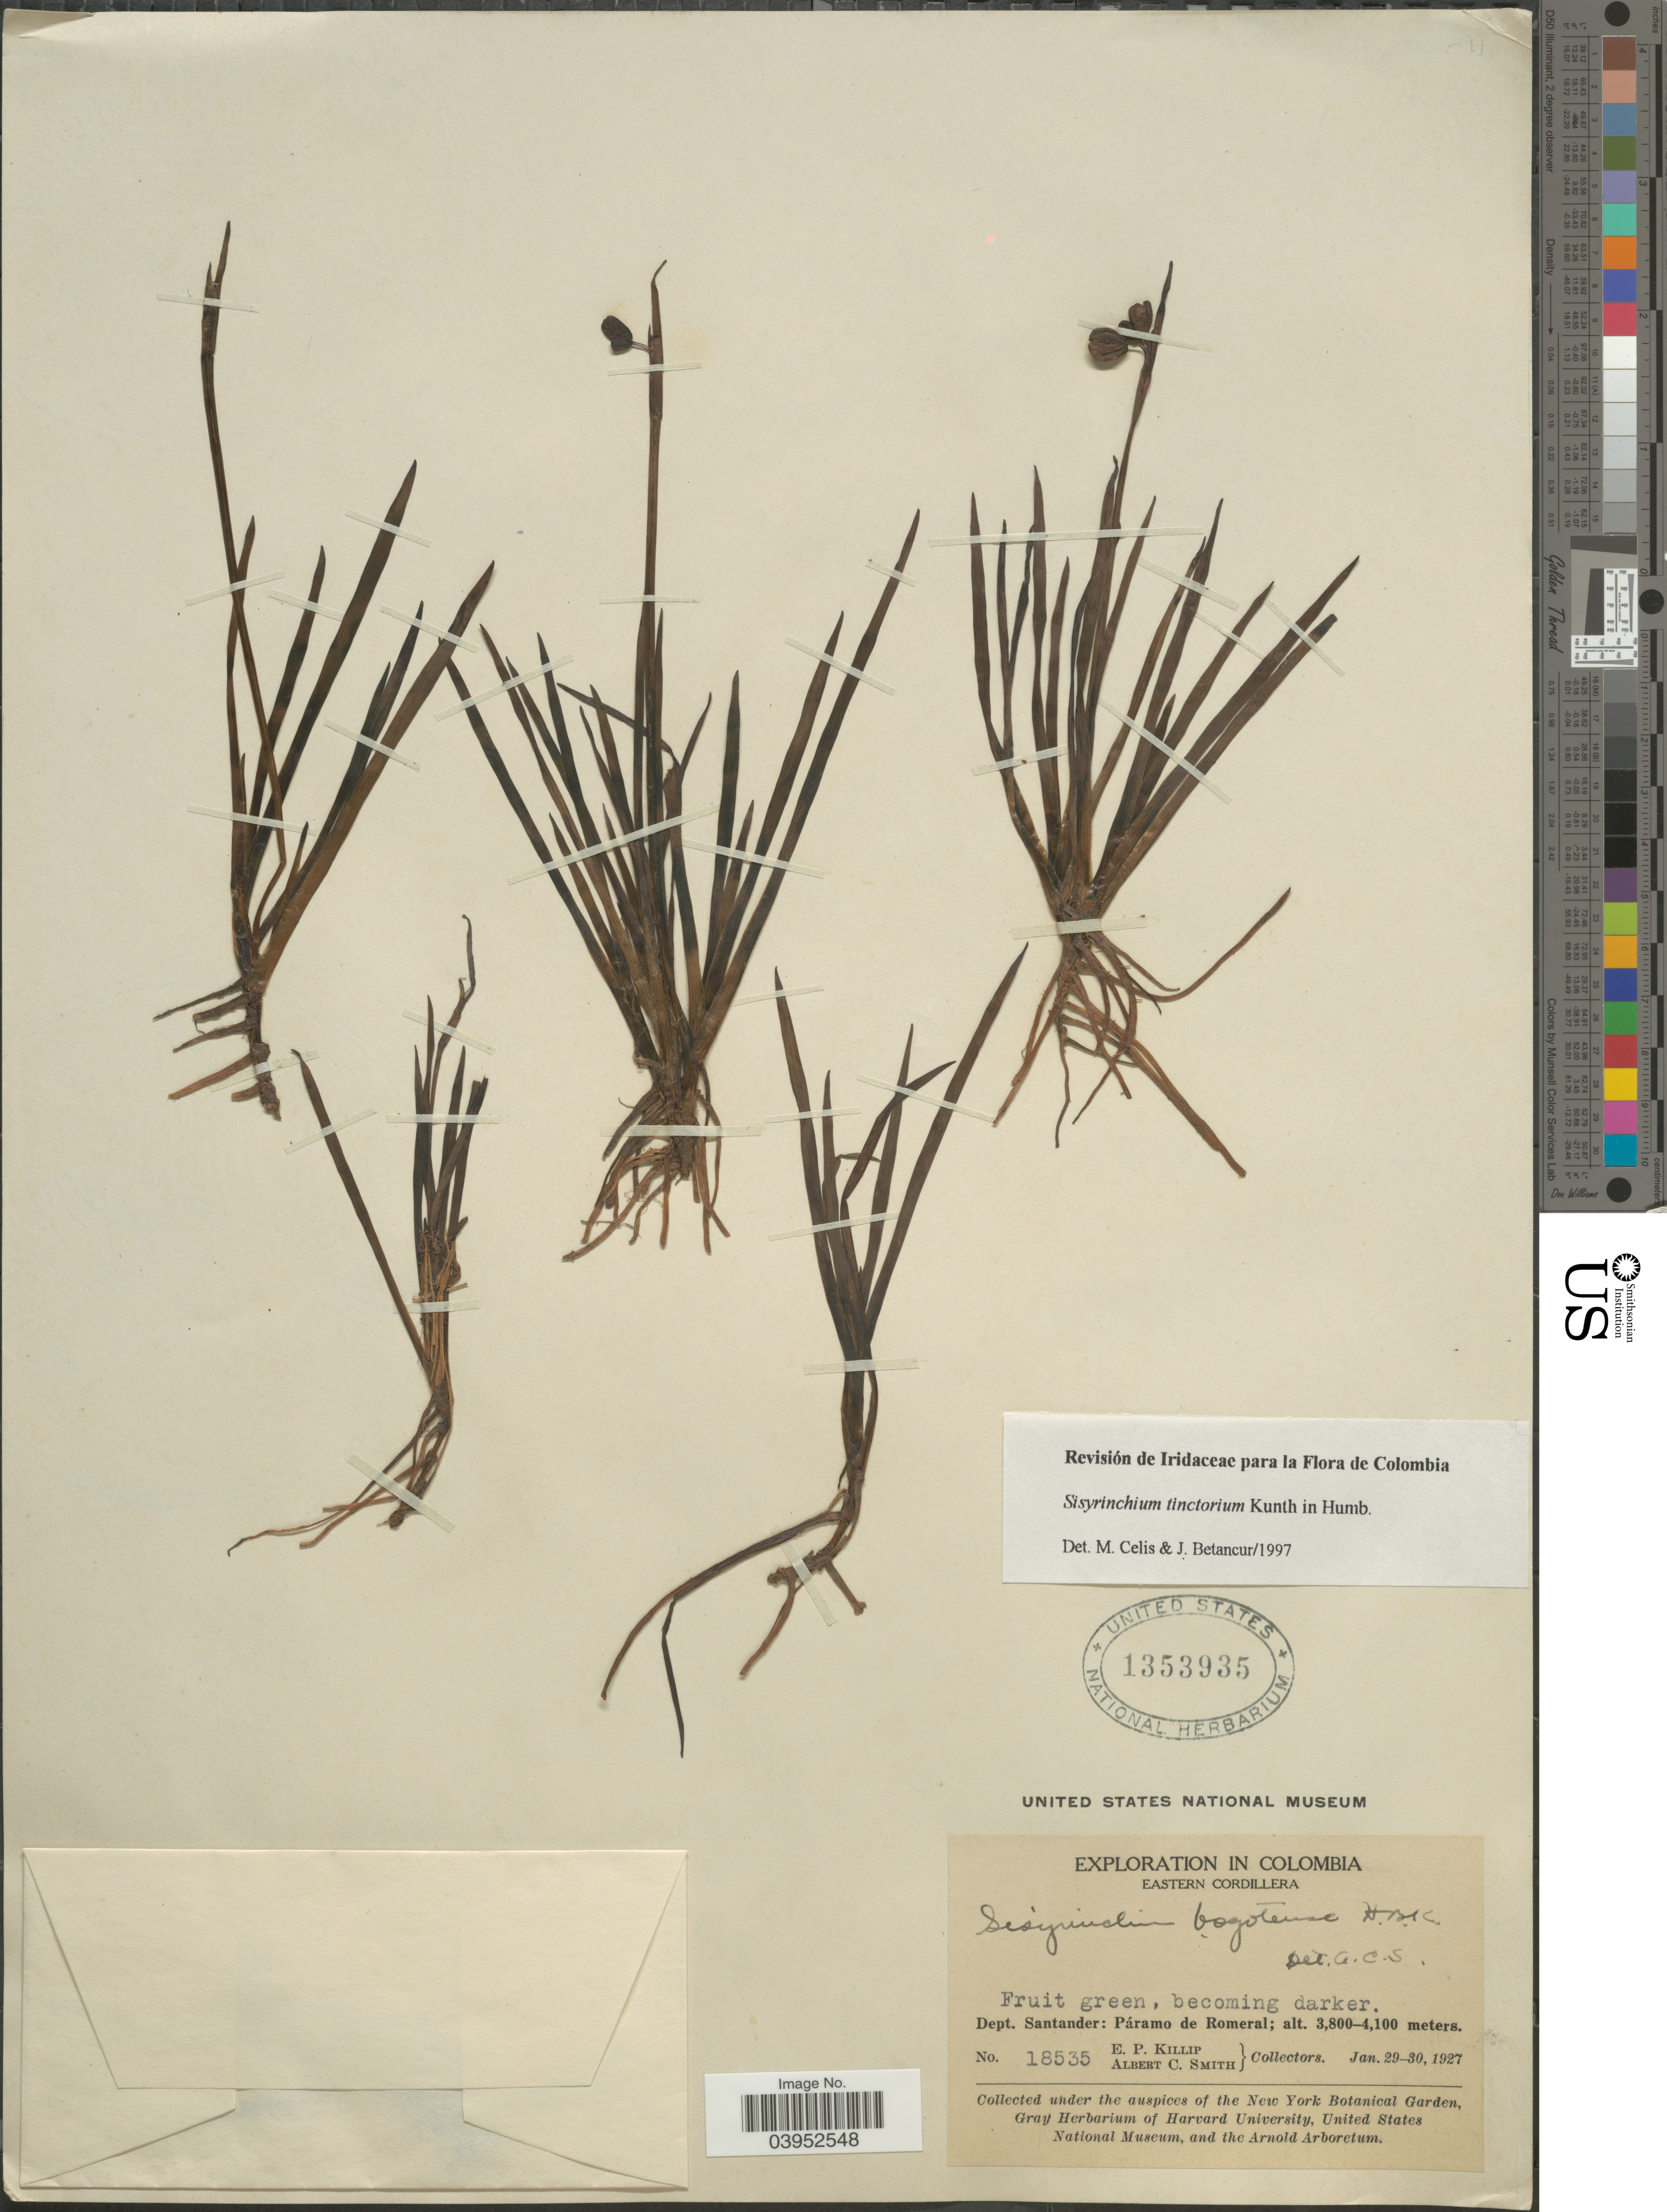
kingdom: Plantae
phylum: Tracheophyta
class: Liliopsida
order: Asparagales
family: Iridaceae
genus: Sisyrinchium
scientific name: Sisyrinchium tinctorium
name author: Kunth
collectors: E. P. Killip & A. C. Smith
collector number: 18535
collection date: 1927-01-29/1927-01-30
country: Colombia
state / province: Santander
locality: Eastern Cordillera. Dept. Santander: Páramo de Romeral.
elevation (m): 3800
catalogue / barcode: US 1353935